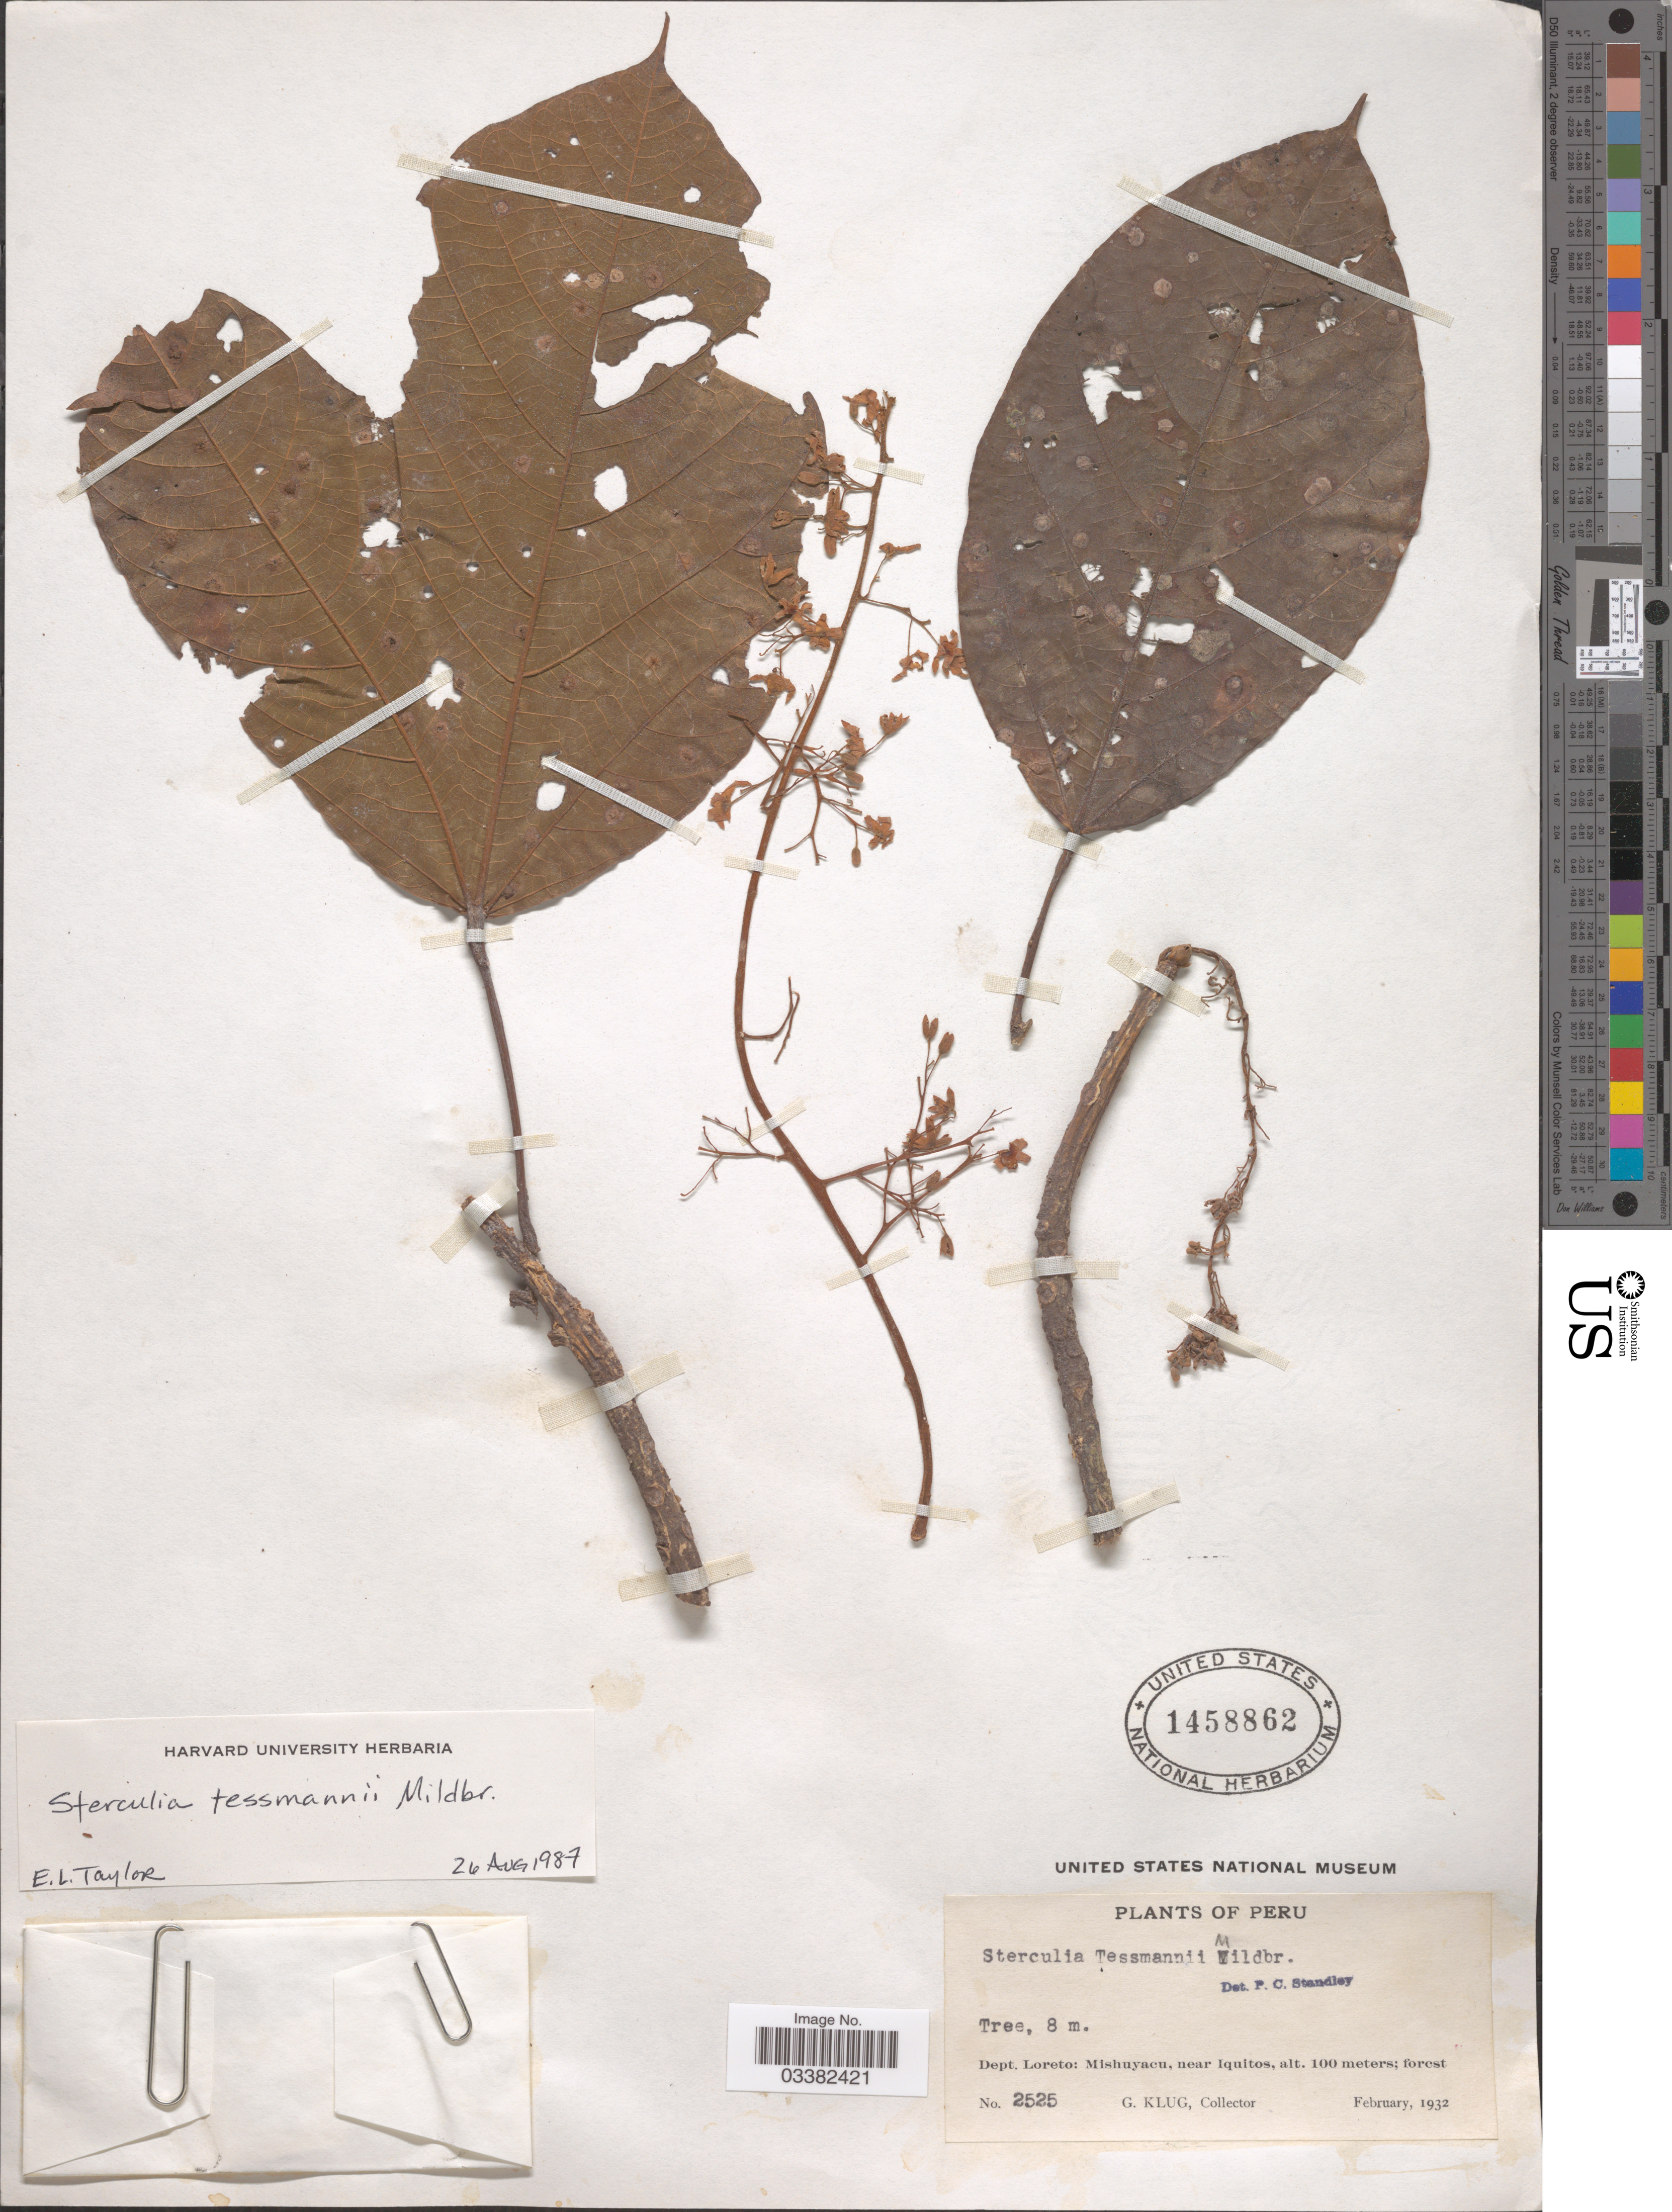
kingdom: Plantae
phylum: Tracheophyta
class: Magnoliopsida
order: Malvales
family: Malvaceae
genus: Sterculia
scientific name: Sterculia tessmannii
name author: Mildbr.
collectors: G. Klug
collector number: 2525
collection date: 1932-02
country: Peru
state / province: Loreto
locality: Dept. Loreto: Mishuyacu, near Iquitos.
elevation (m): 100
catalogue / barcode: US 1458862